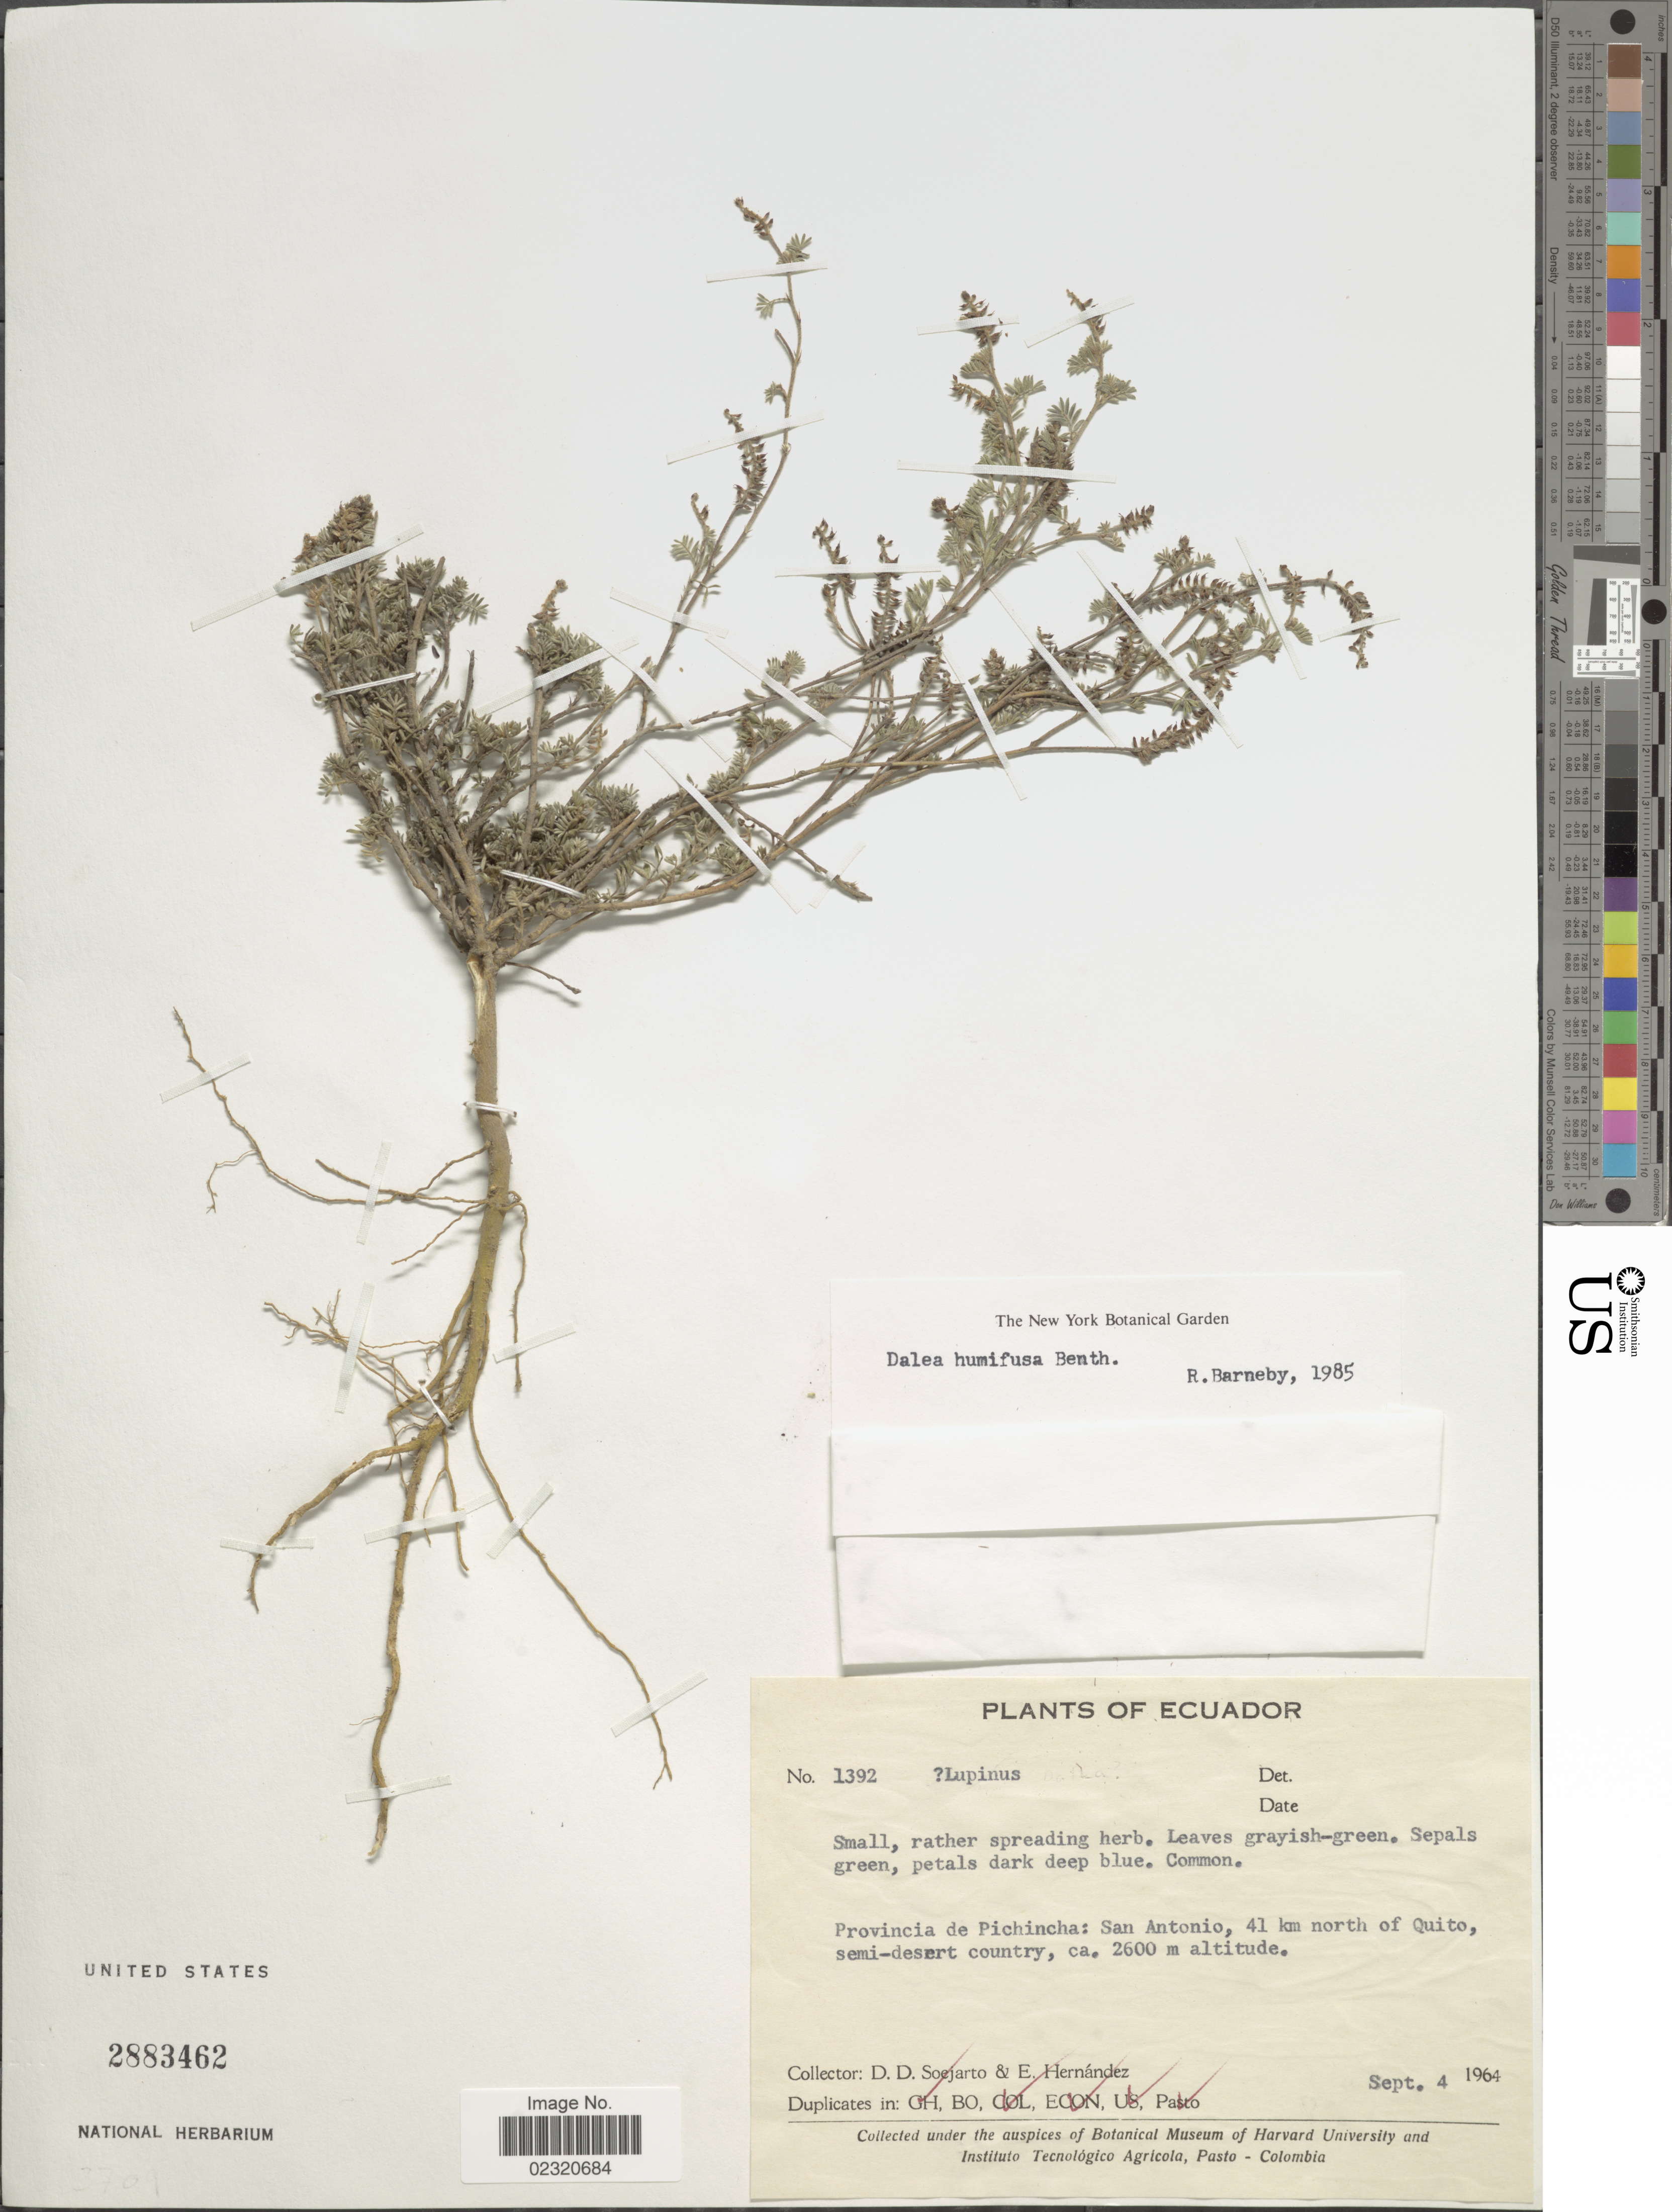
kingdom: Plantae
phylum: Tracheophyta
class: Magnoliopsida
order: Fabales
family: Fabaceae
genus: Dalea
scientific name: Dalea humifusa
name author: Benth.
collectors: E. Hernández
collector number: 1392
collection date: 1964-09-04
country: Ecuador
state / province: Pichincha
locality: San Antonio, 41 km north of Quito, semi-desert country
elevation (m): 2600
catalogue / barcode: US 2883462